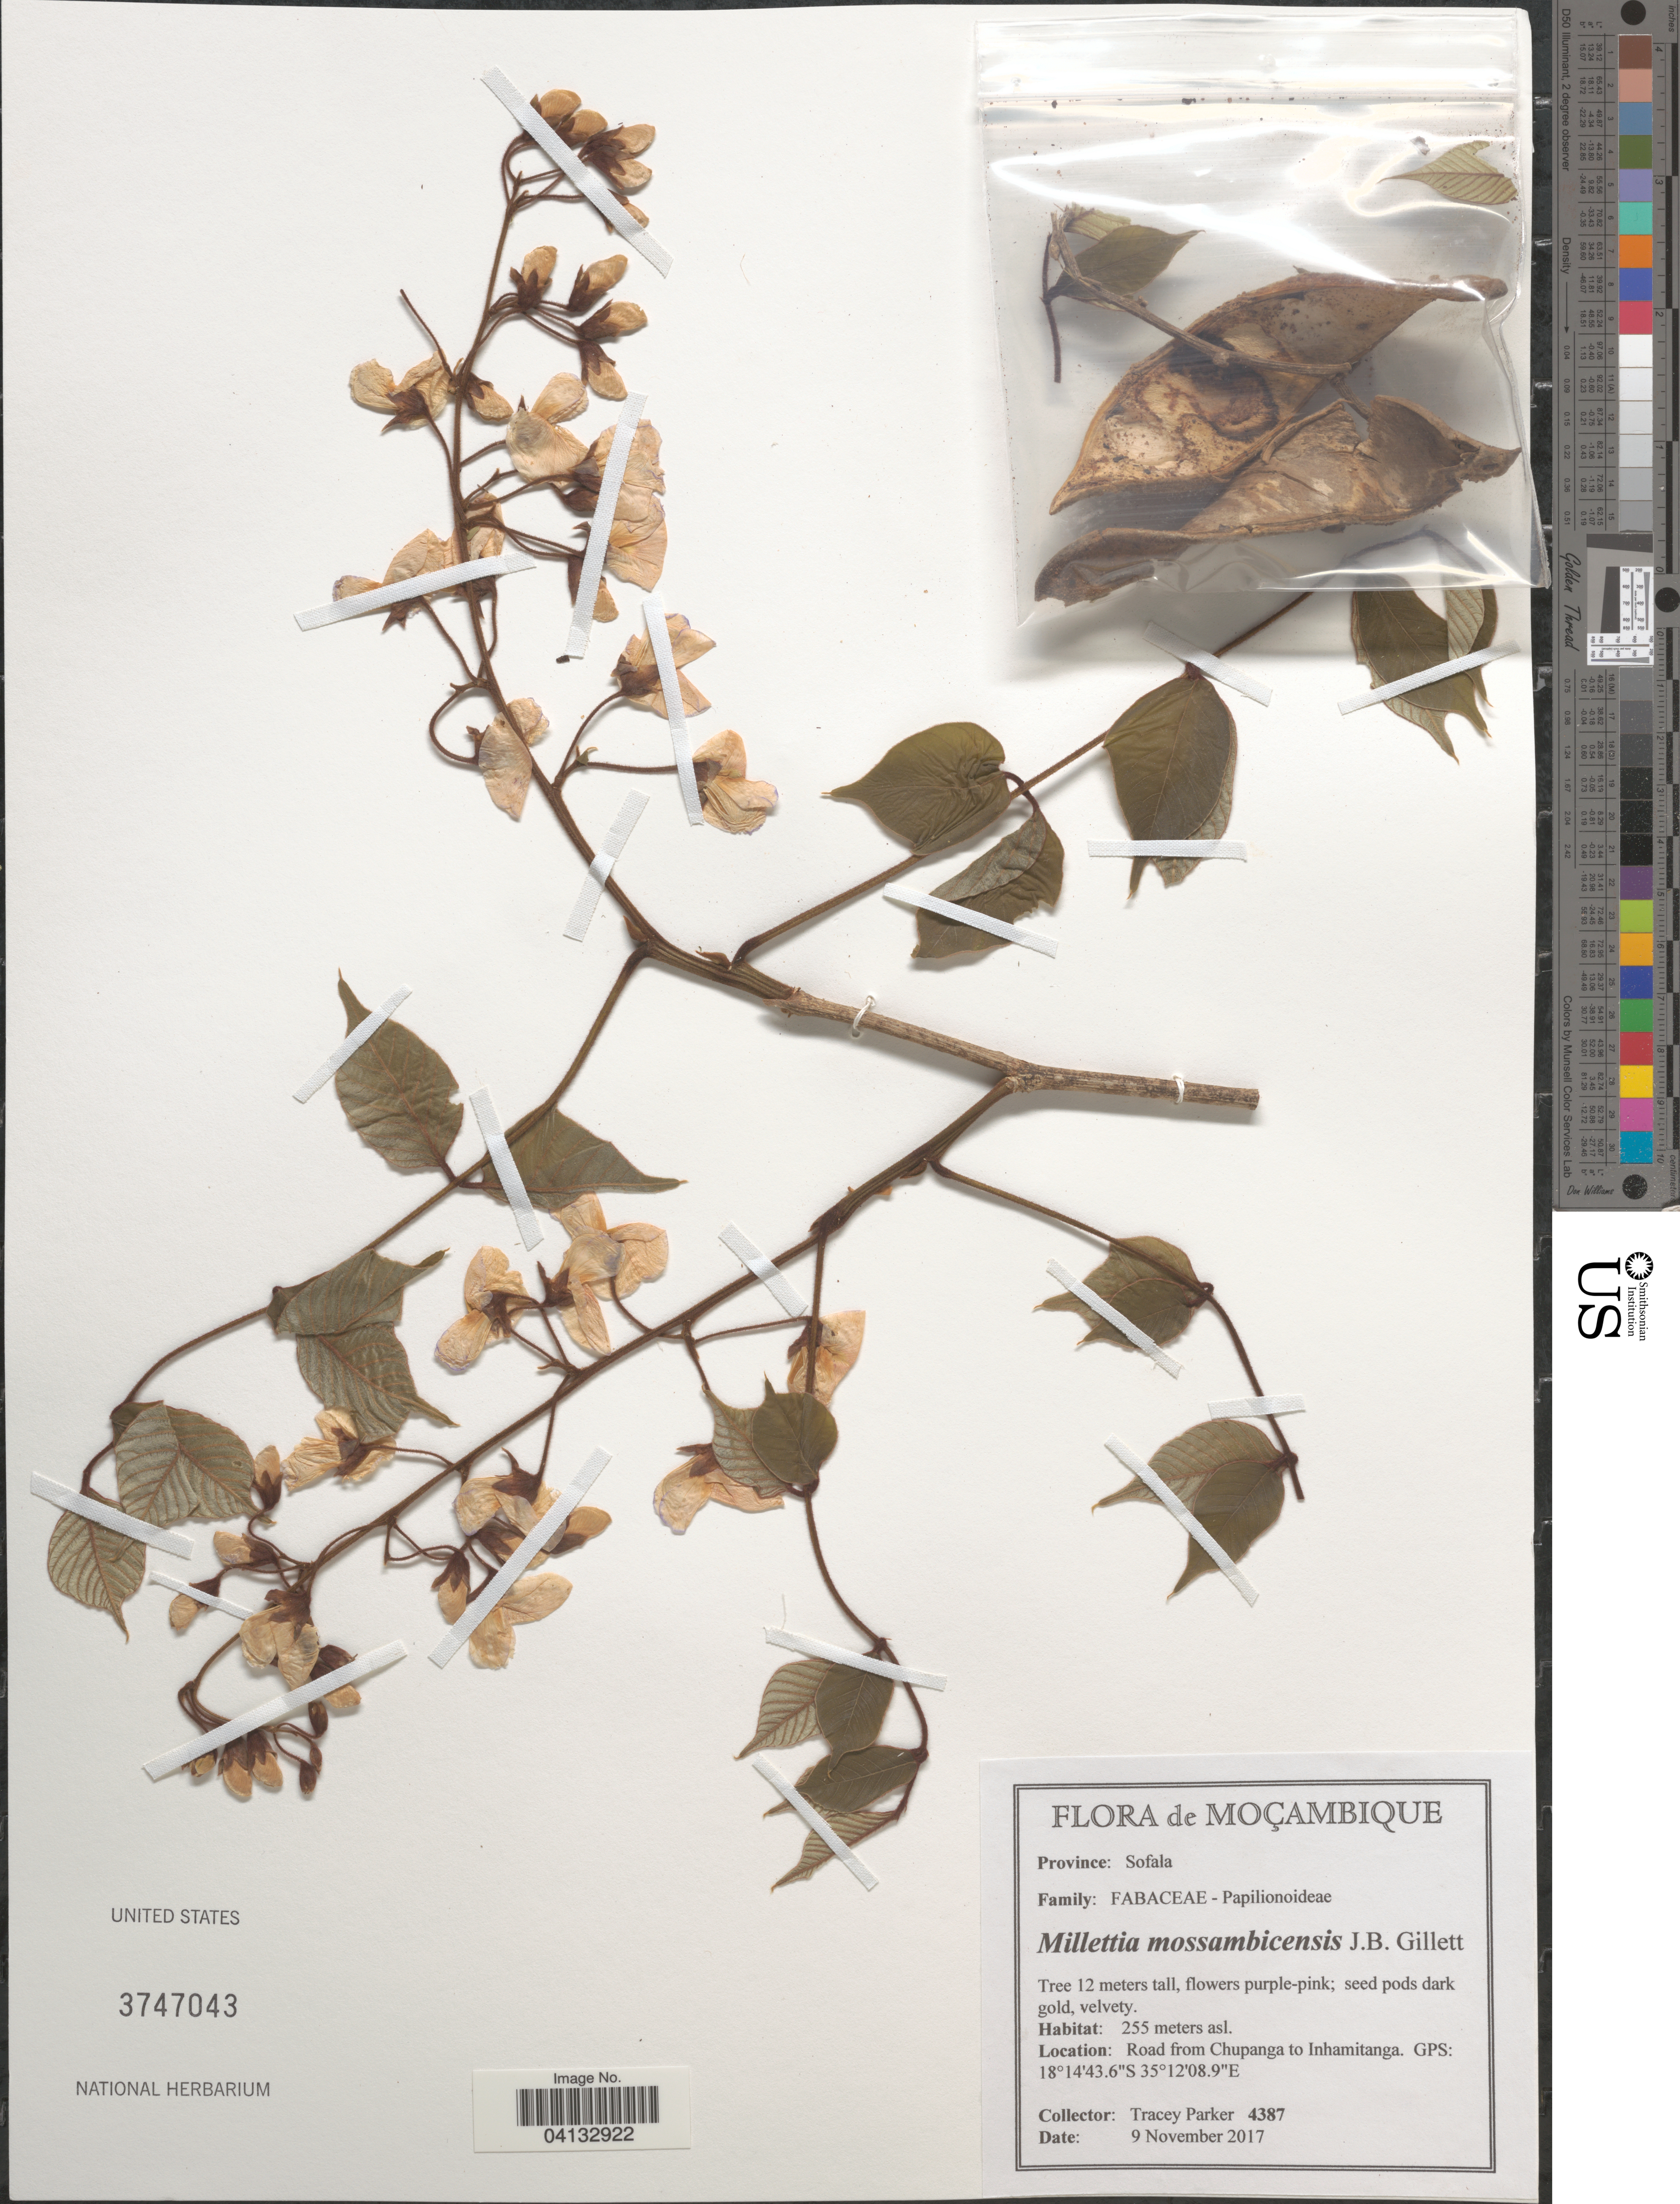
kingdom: Plantae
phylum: Tracheophyta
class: Magnoliopsida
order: Fabales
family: Fabaceae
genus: Millettia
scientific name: Millettia mossambicensis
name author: J.B. Gillett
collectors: T. Parker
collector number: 4387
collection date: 2017-11-09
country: Mozambique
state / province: Sofala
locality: Road from Chupanga to Inhamitanga.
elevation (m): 255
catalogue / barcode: US 3747043